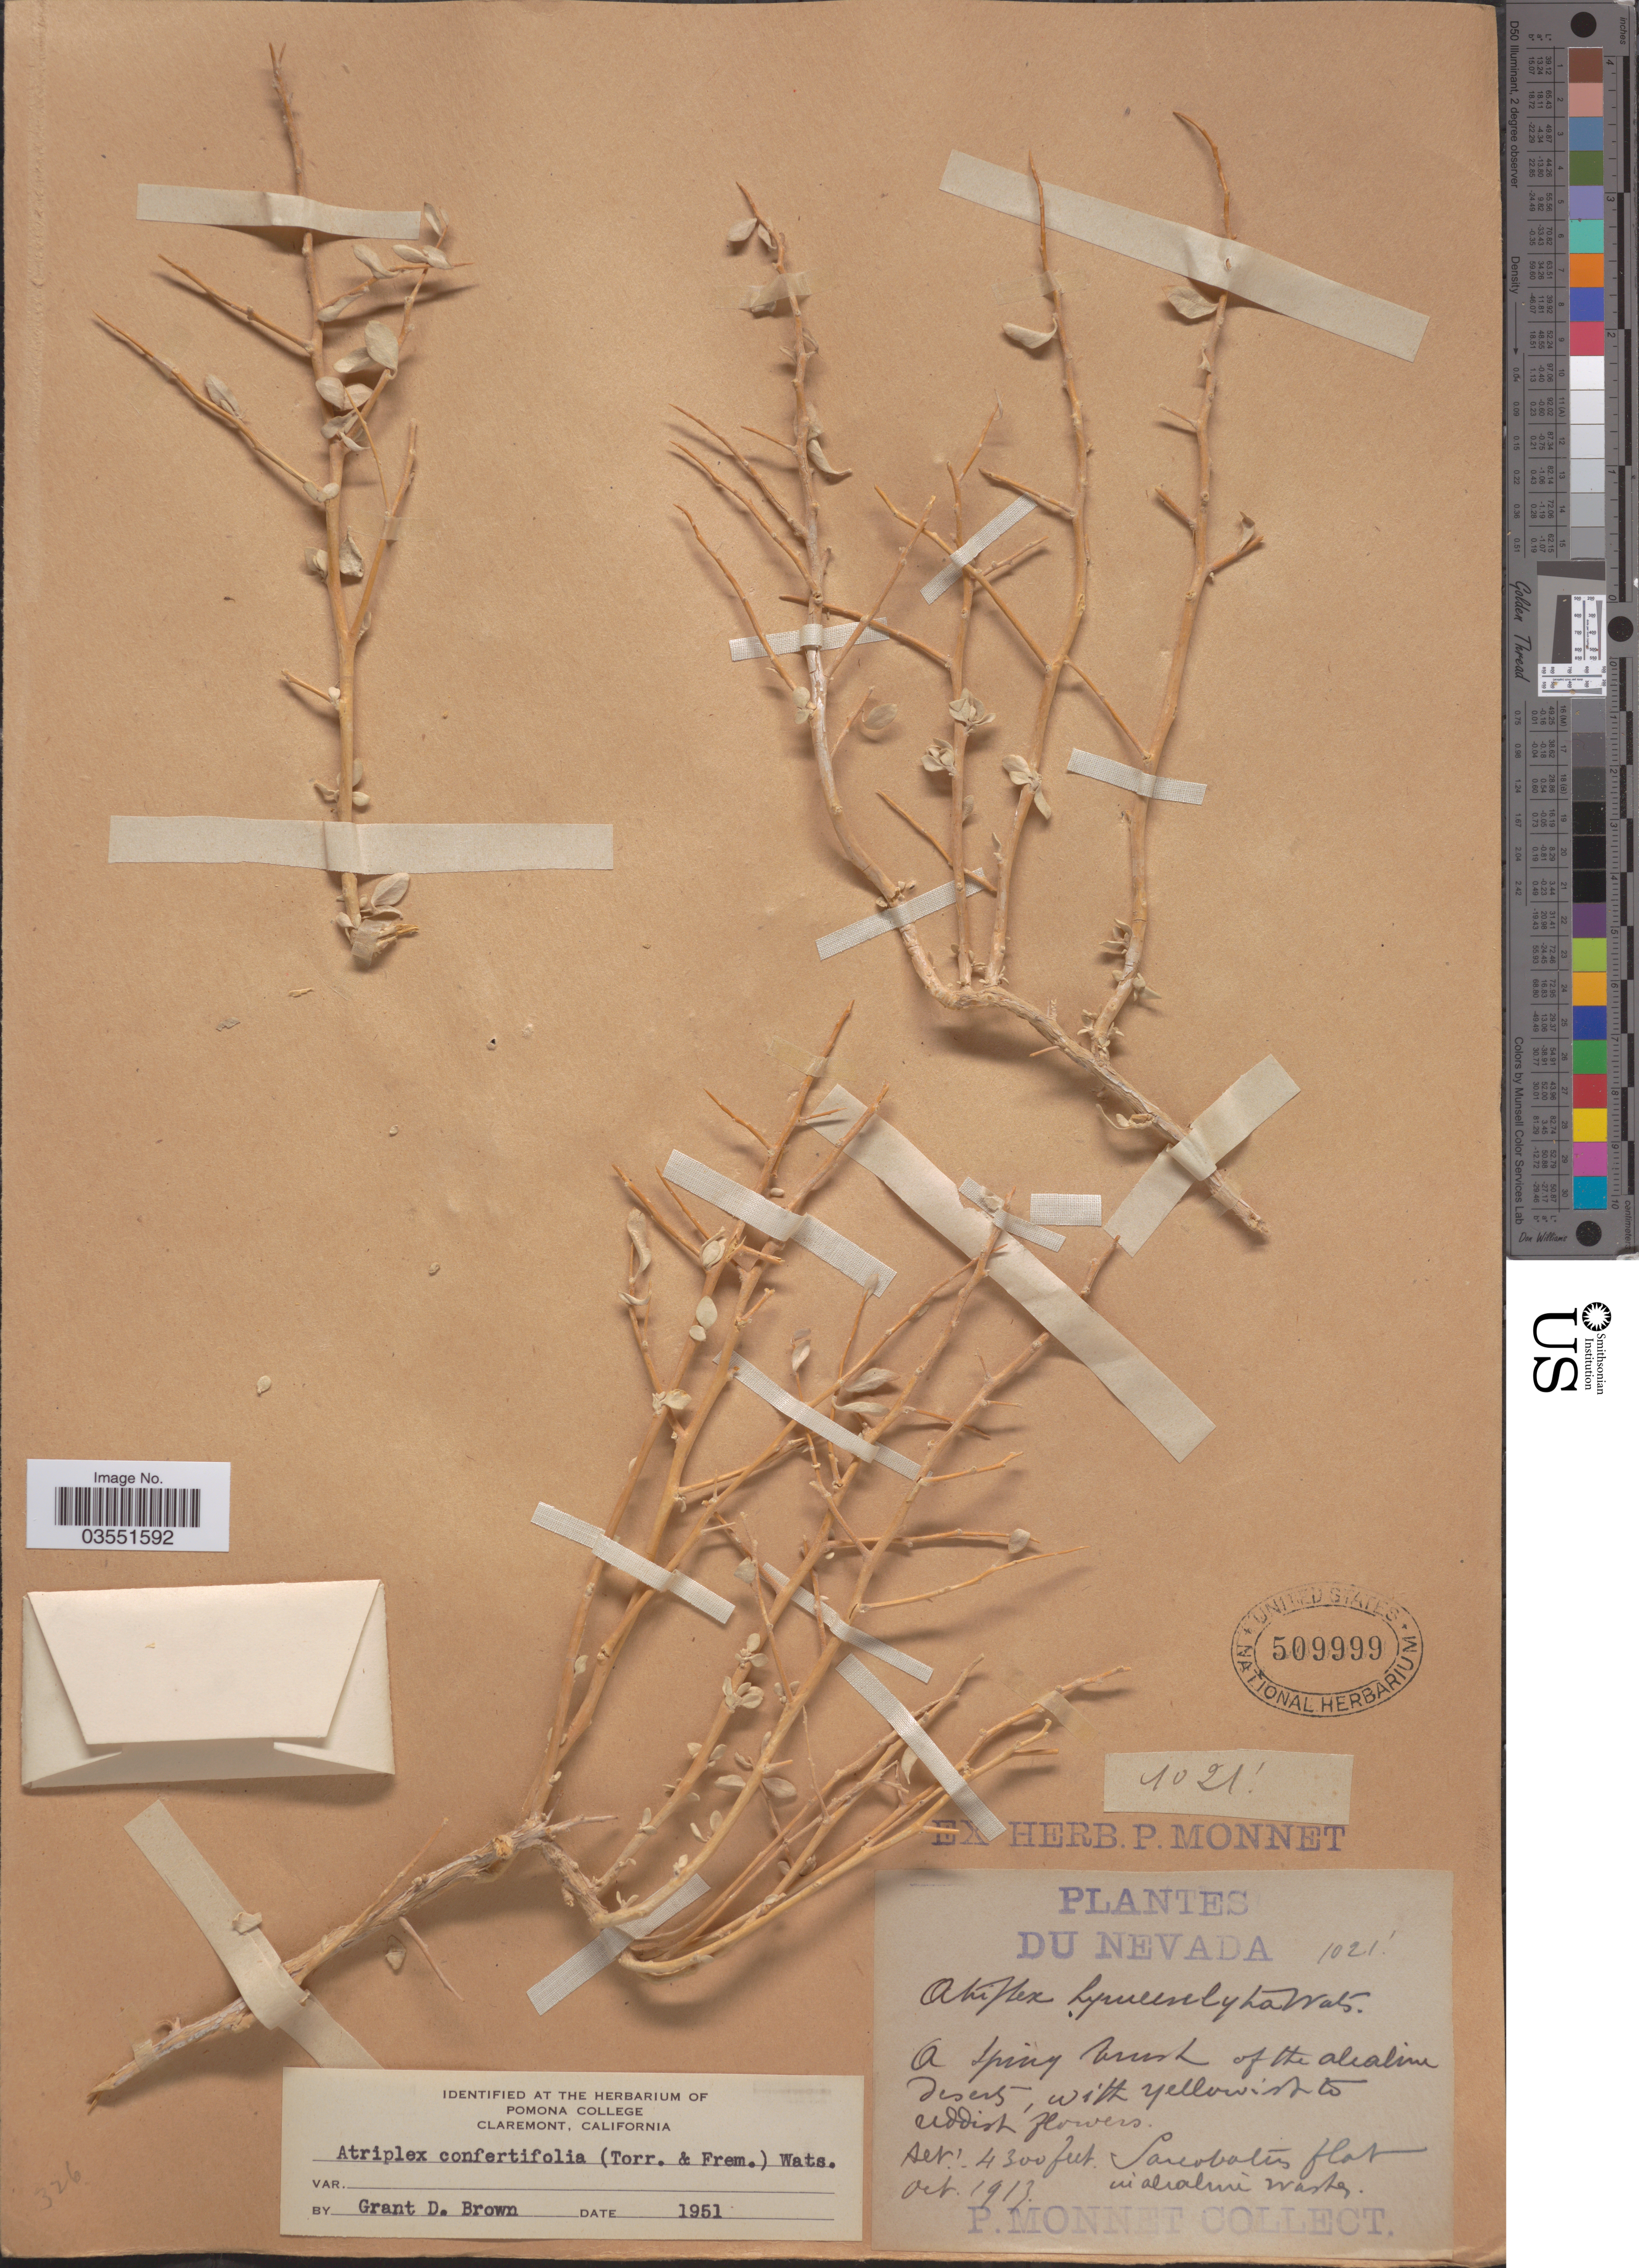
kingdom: Plantae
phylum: Tracheophyta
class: Magnoliopsida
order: Caryophyllales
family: Amaranthaceae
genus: Atriplex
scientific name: Atriplex confertifolia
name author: (Torr. & Frém.) S. Watson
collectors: P. Monnet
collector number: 1021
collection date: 1913-10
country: United States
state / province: Nevada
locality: A spring brush of the alcaline deserts, Sarcobatus Flat in alcaline wastes.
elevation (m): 1311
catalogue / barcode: US 509999